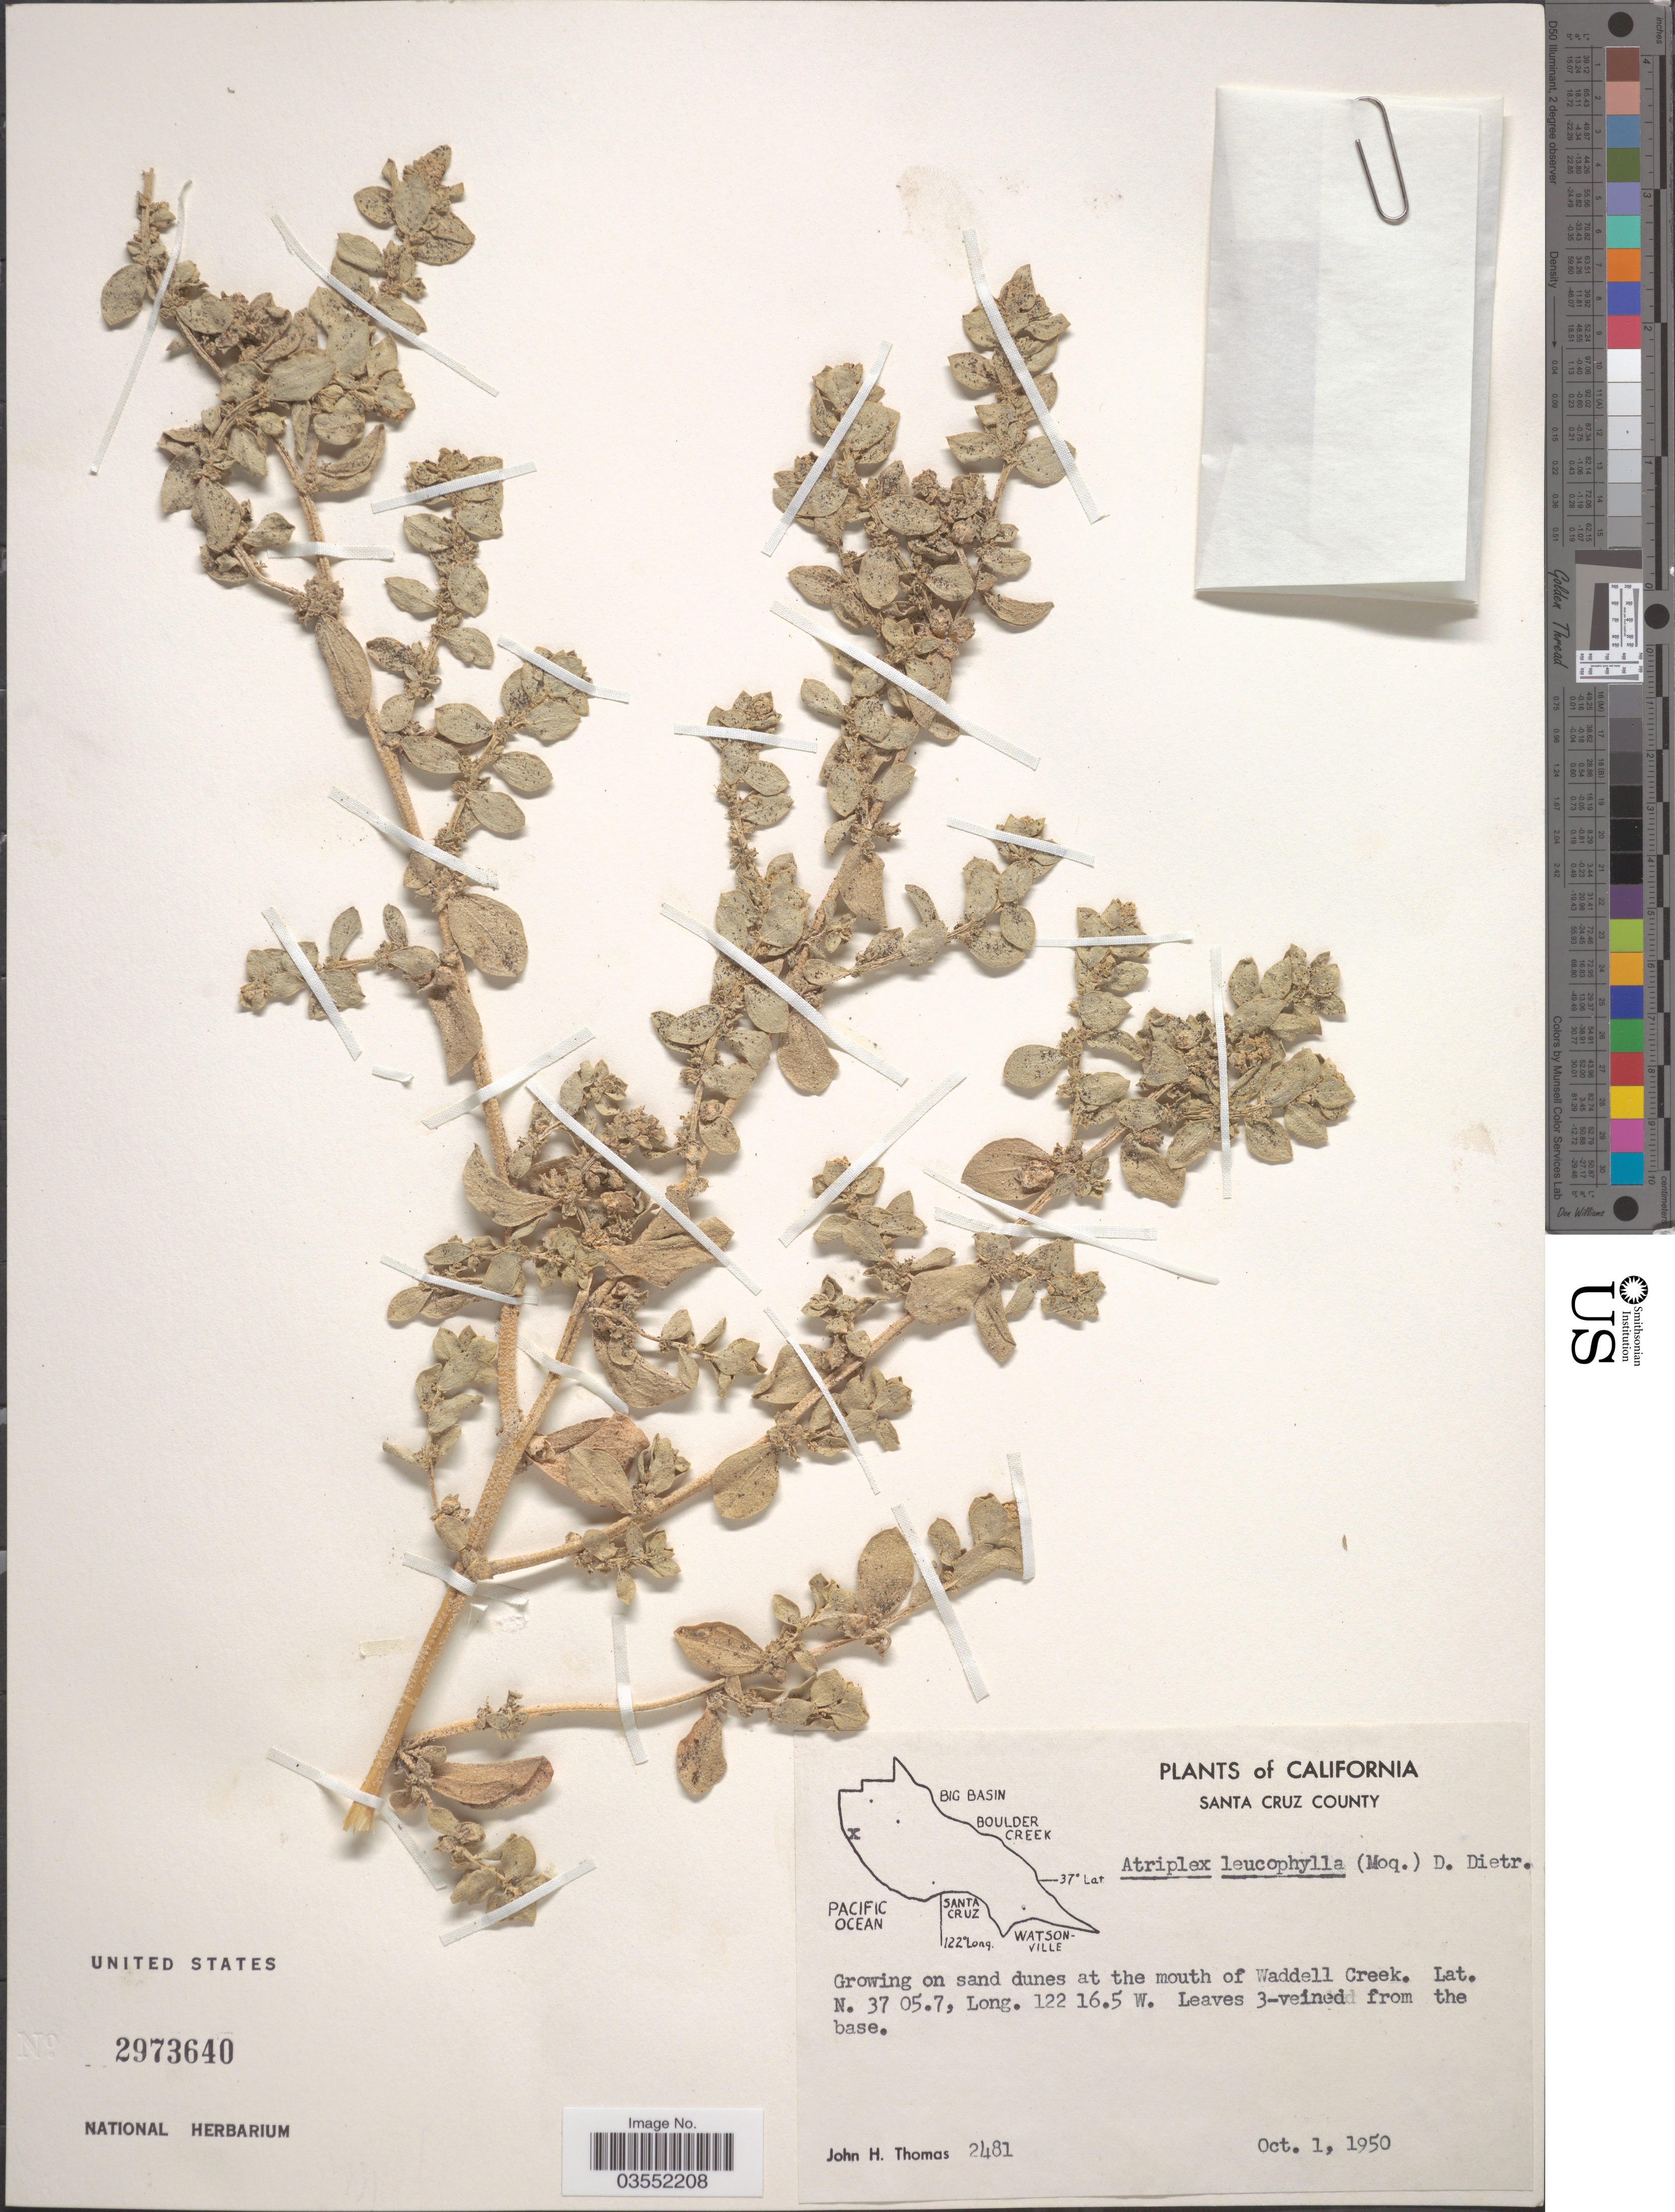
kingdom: Plantae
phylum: Tracheophyta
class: Magnoliopsida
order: Caryophyllales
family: Amaranthaceae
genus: Atriplex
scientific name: Atriplex leucophylla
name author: (Moq.) D. Dietr.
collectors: J. H. Thomas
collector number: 2481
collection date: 1950-10-01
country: United States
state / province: California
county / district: Santa Cruz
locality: Santa Cruz County. Growing on sand dunes at the mouth of Waddell Creek.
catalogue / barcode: US 2973640